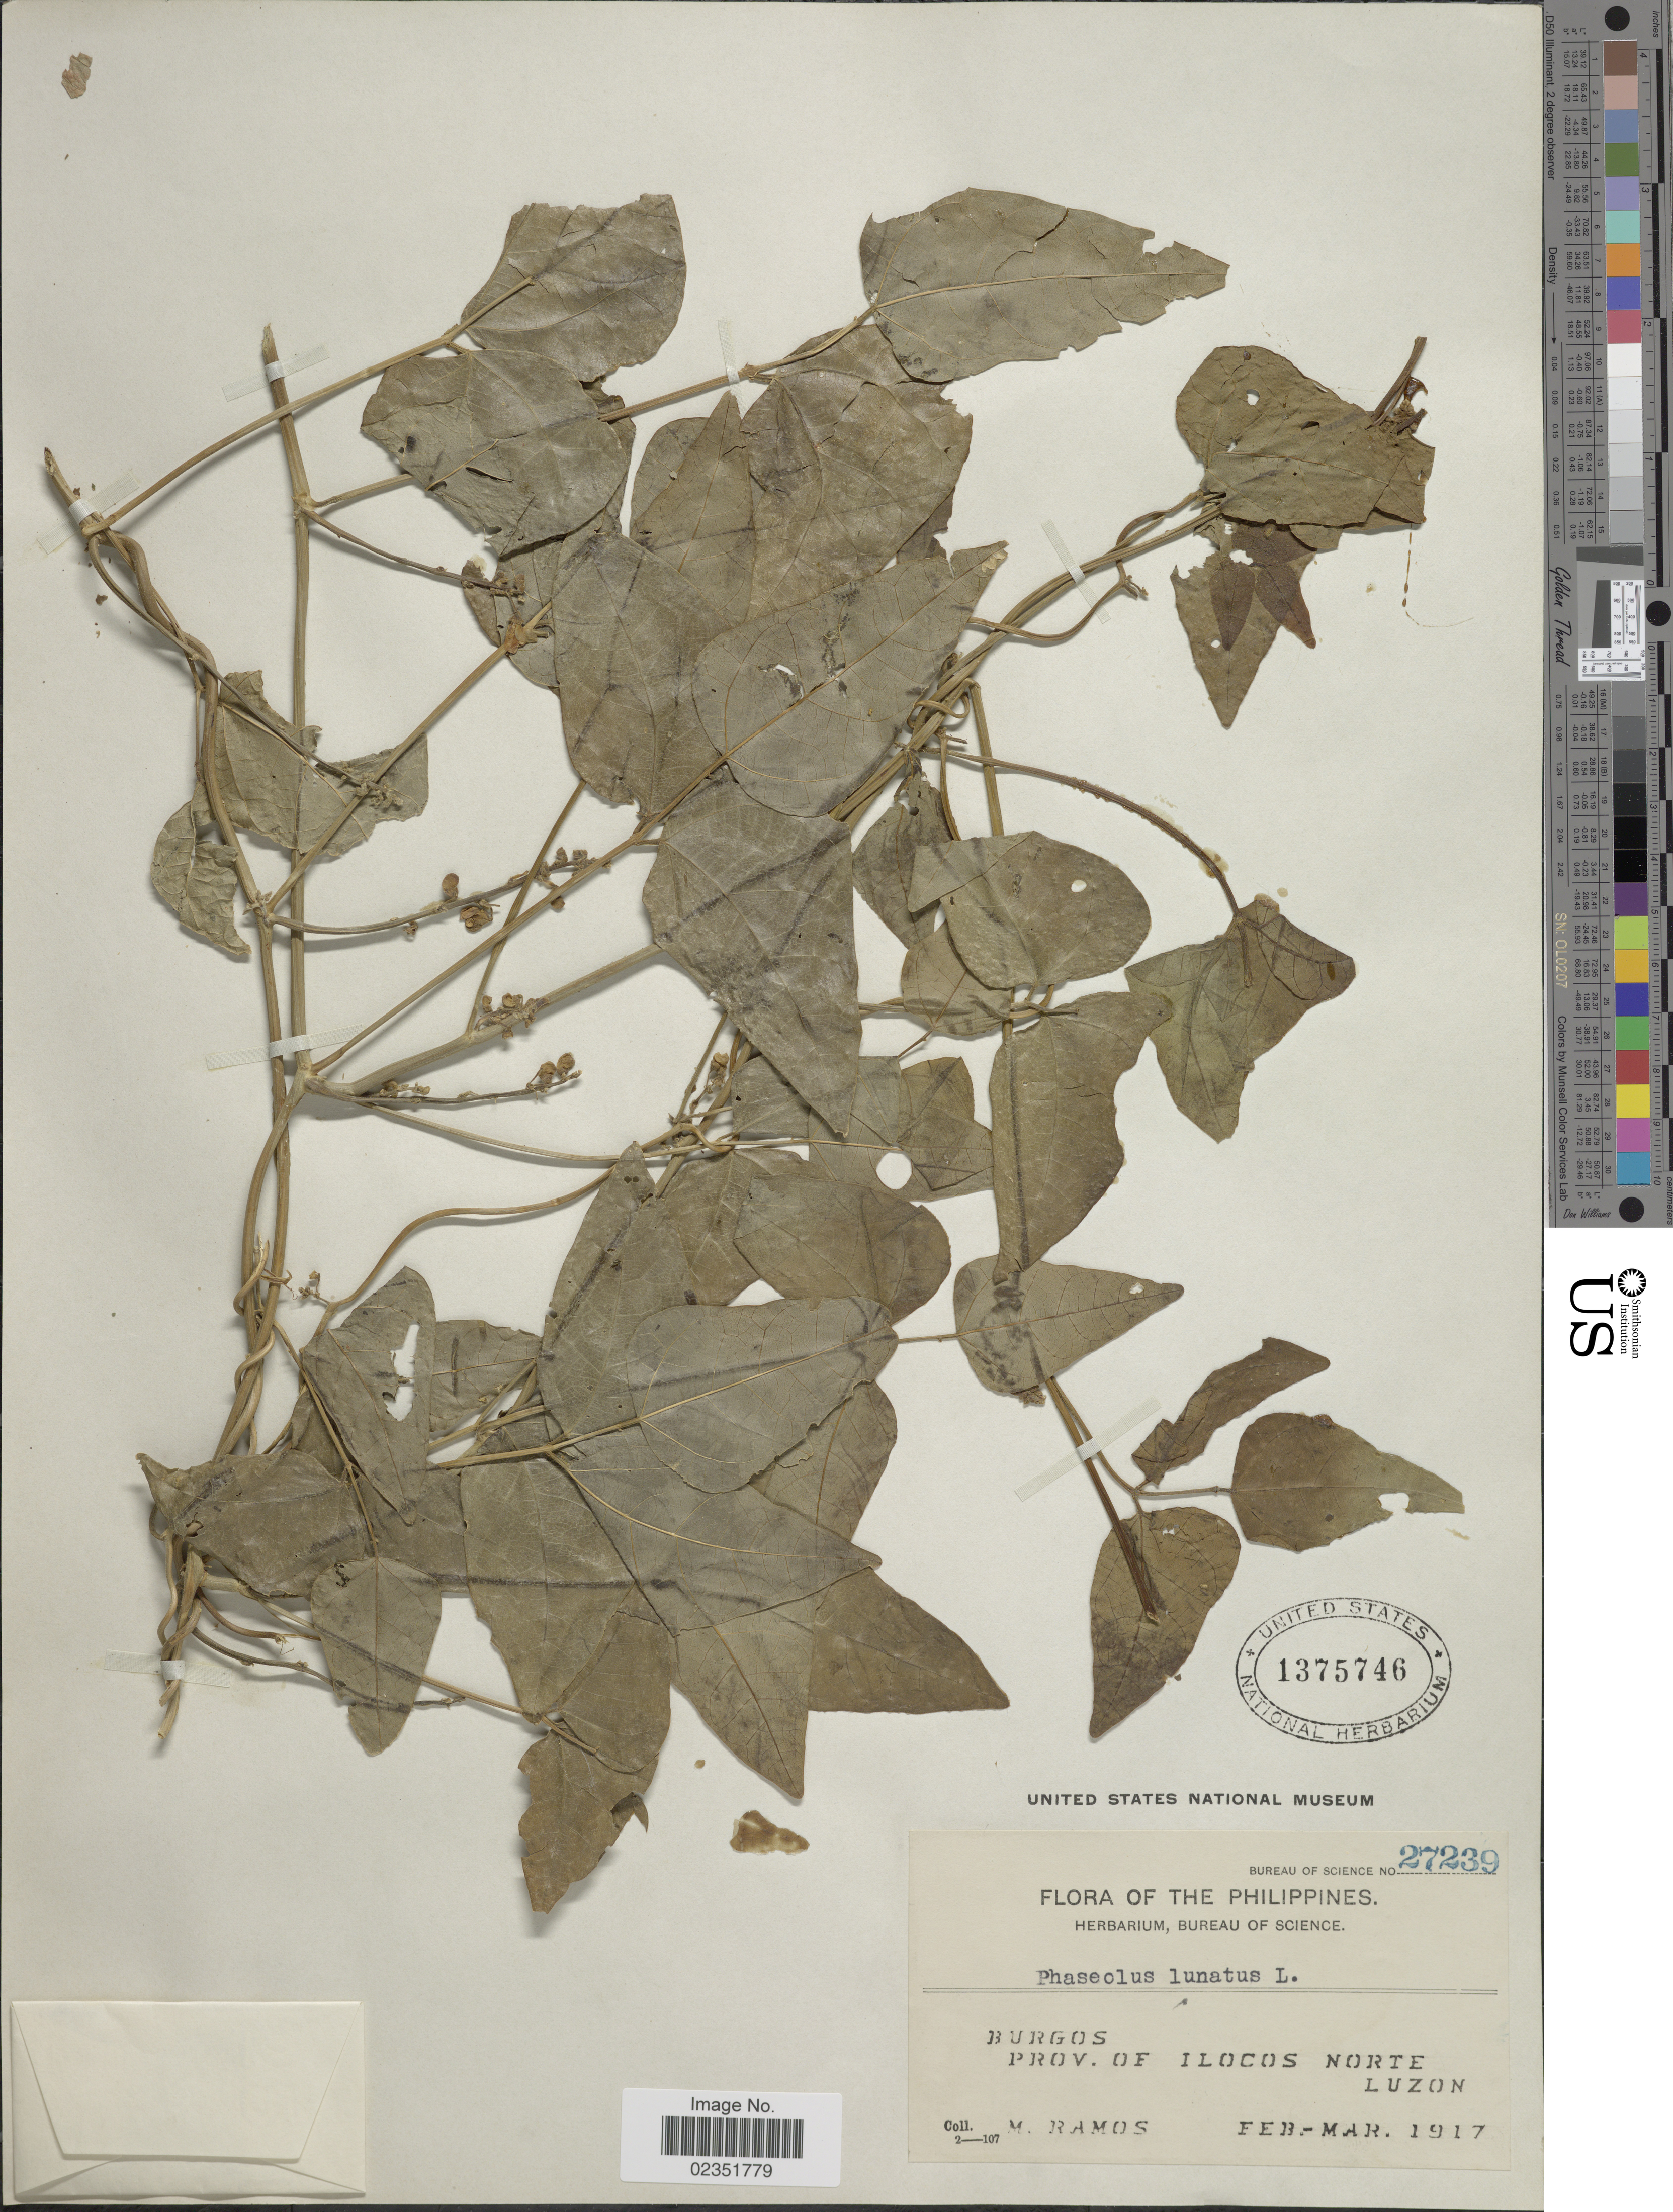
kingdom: Plantae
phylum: Tracheophyta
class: Magnoliopsida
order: Fabales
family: Fabaceae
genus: Phaseolus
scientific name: Phaseolus lunatus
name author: L.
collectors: M. Ramos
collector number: Bureau of Science 27239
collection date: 1917-02/1917-03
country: Philippines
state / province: Ilocos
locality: Burgos, Prov. of Ilocos Norte, Luzon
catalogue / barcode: US 1375746